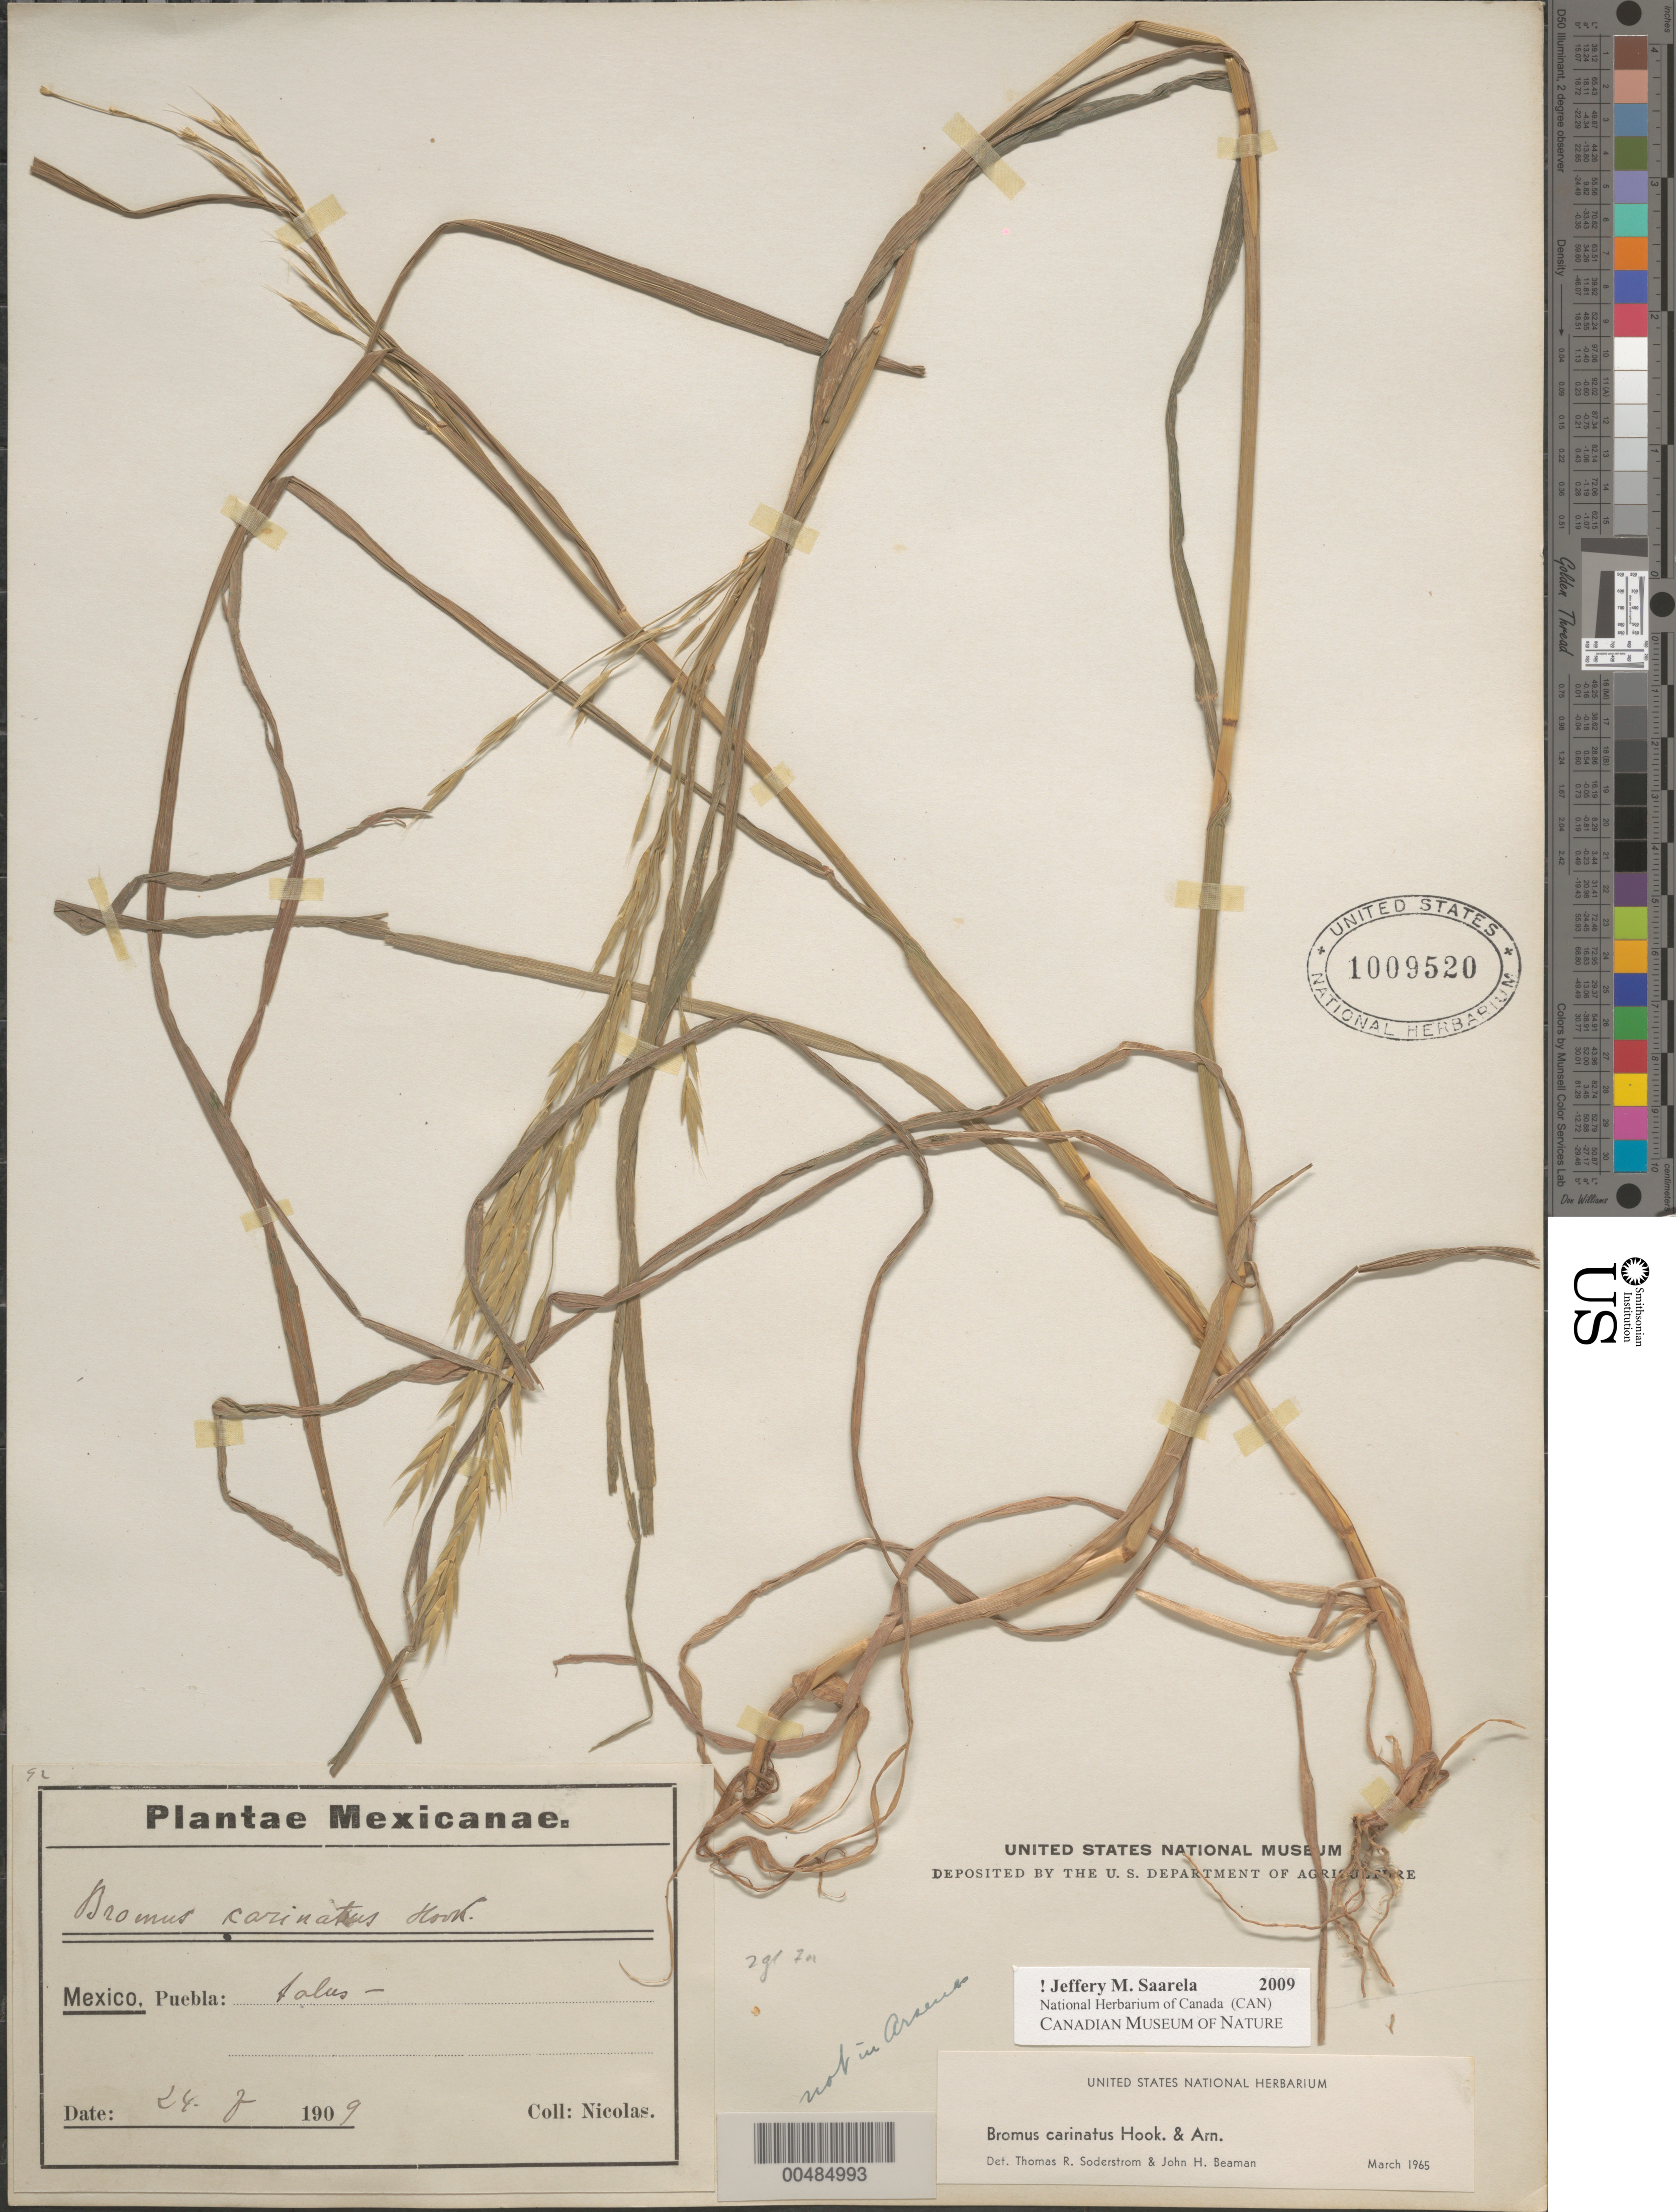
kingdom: Plantae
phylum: Tracheophyta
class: Liliopsida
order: Poales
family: Poaceae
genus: Bromus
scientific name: Bromus carinatus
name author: Hook. & Arn.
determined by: Soderstrom, T. R.; Beaman, J. H.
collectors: -. Nicolas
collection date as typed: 24 Feb 1909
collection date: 1909-02-24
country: Mexico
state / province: Puebla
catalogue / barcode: US 1009520